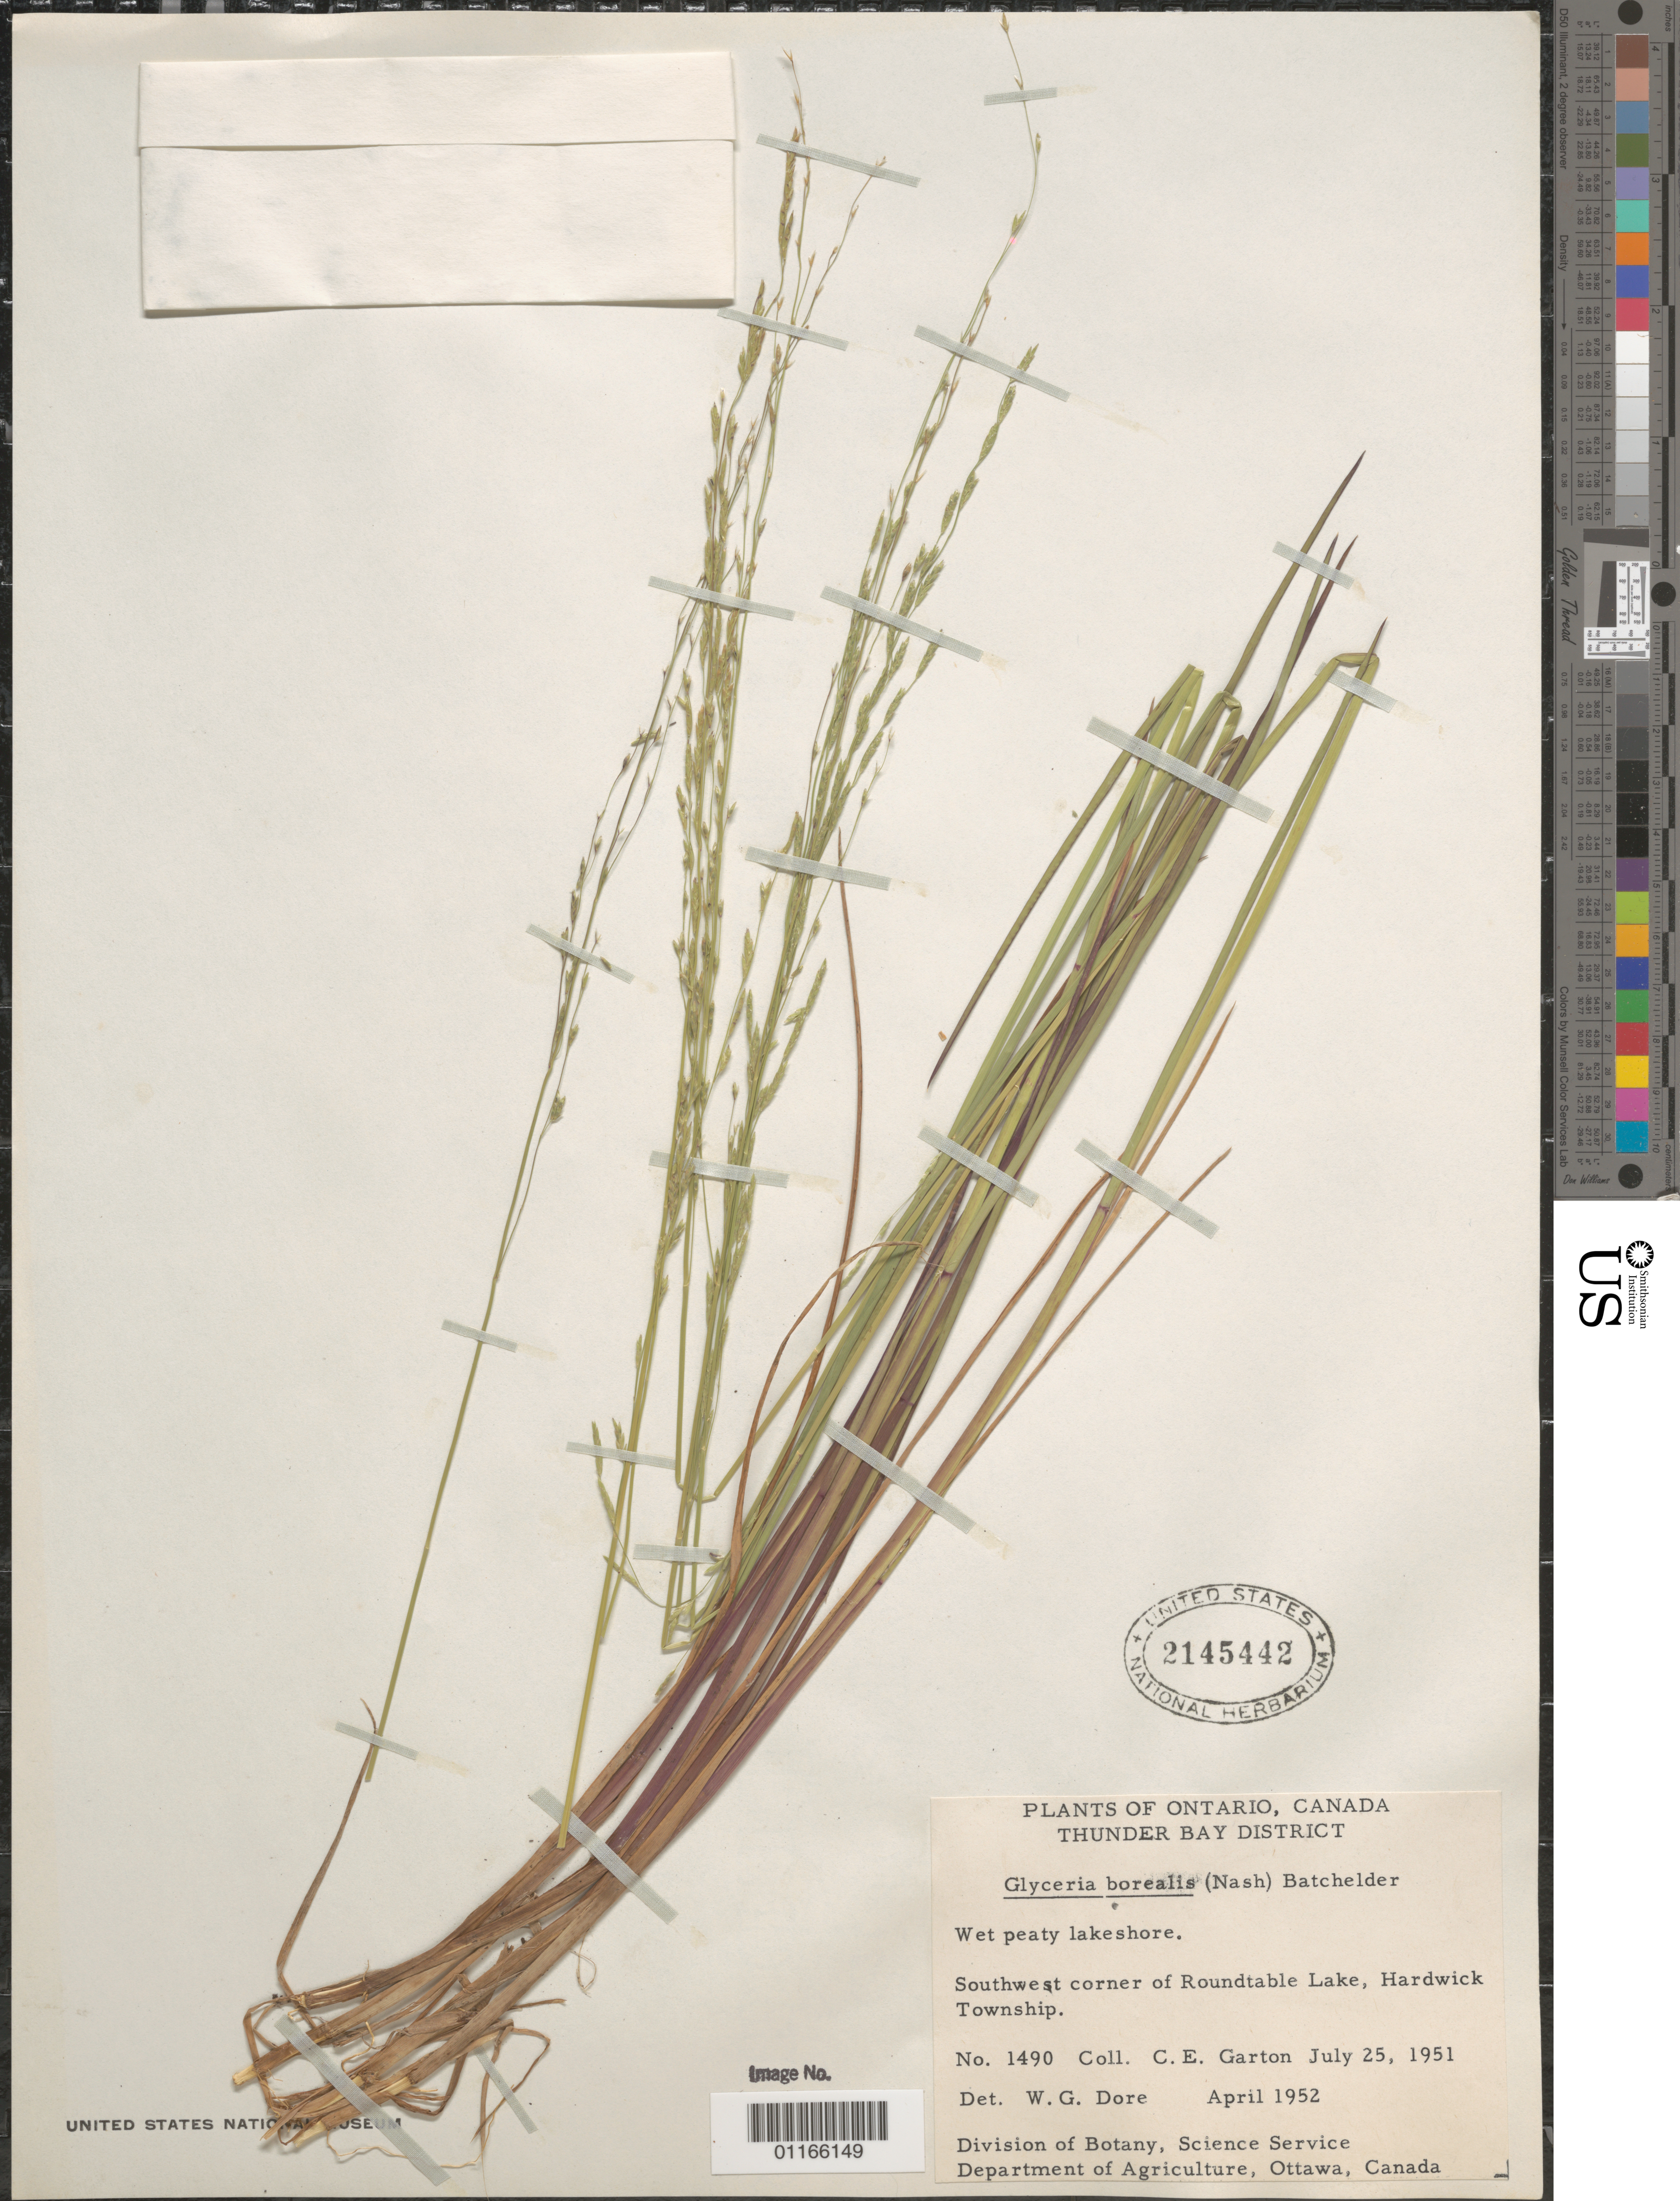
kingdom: Plantae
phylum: Tracheophyta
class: Liliopsida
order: Poales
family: Poaceae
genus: Glyceria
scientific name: Glyceria borealis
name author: (Nash) Batchelder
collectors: C. Garton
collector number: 1490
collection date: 1951-07-25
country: Canada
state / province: Ontario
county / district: Thunder Bay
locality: Southwest corner of Rountable Lake, Hardwick Township.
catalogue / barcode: US 2145442